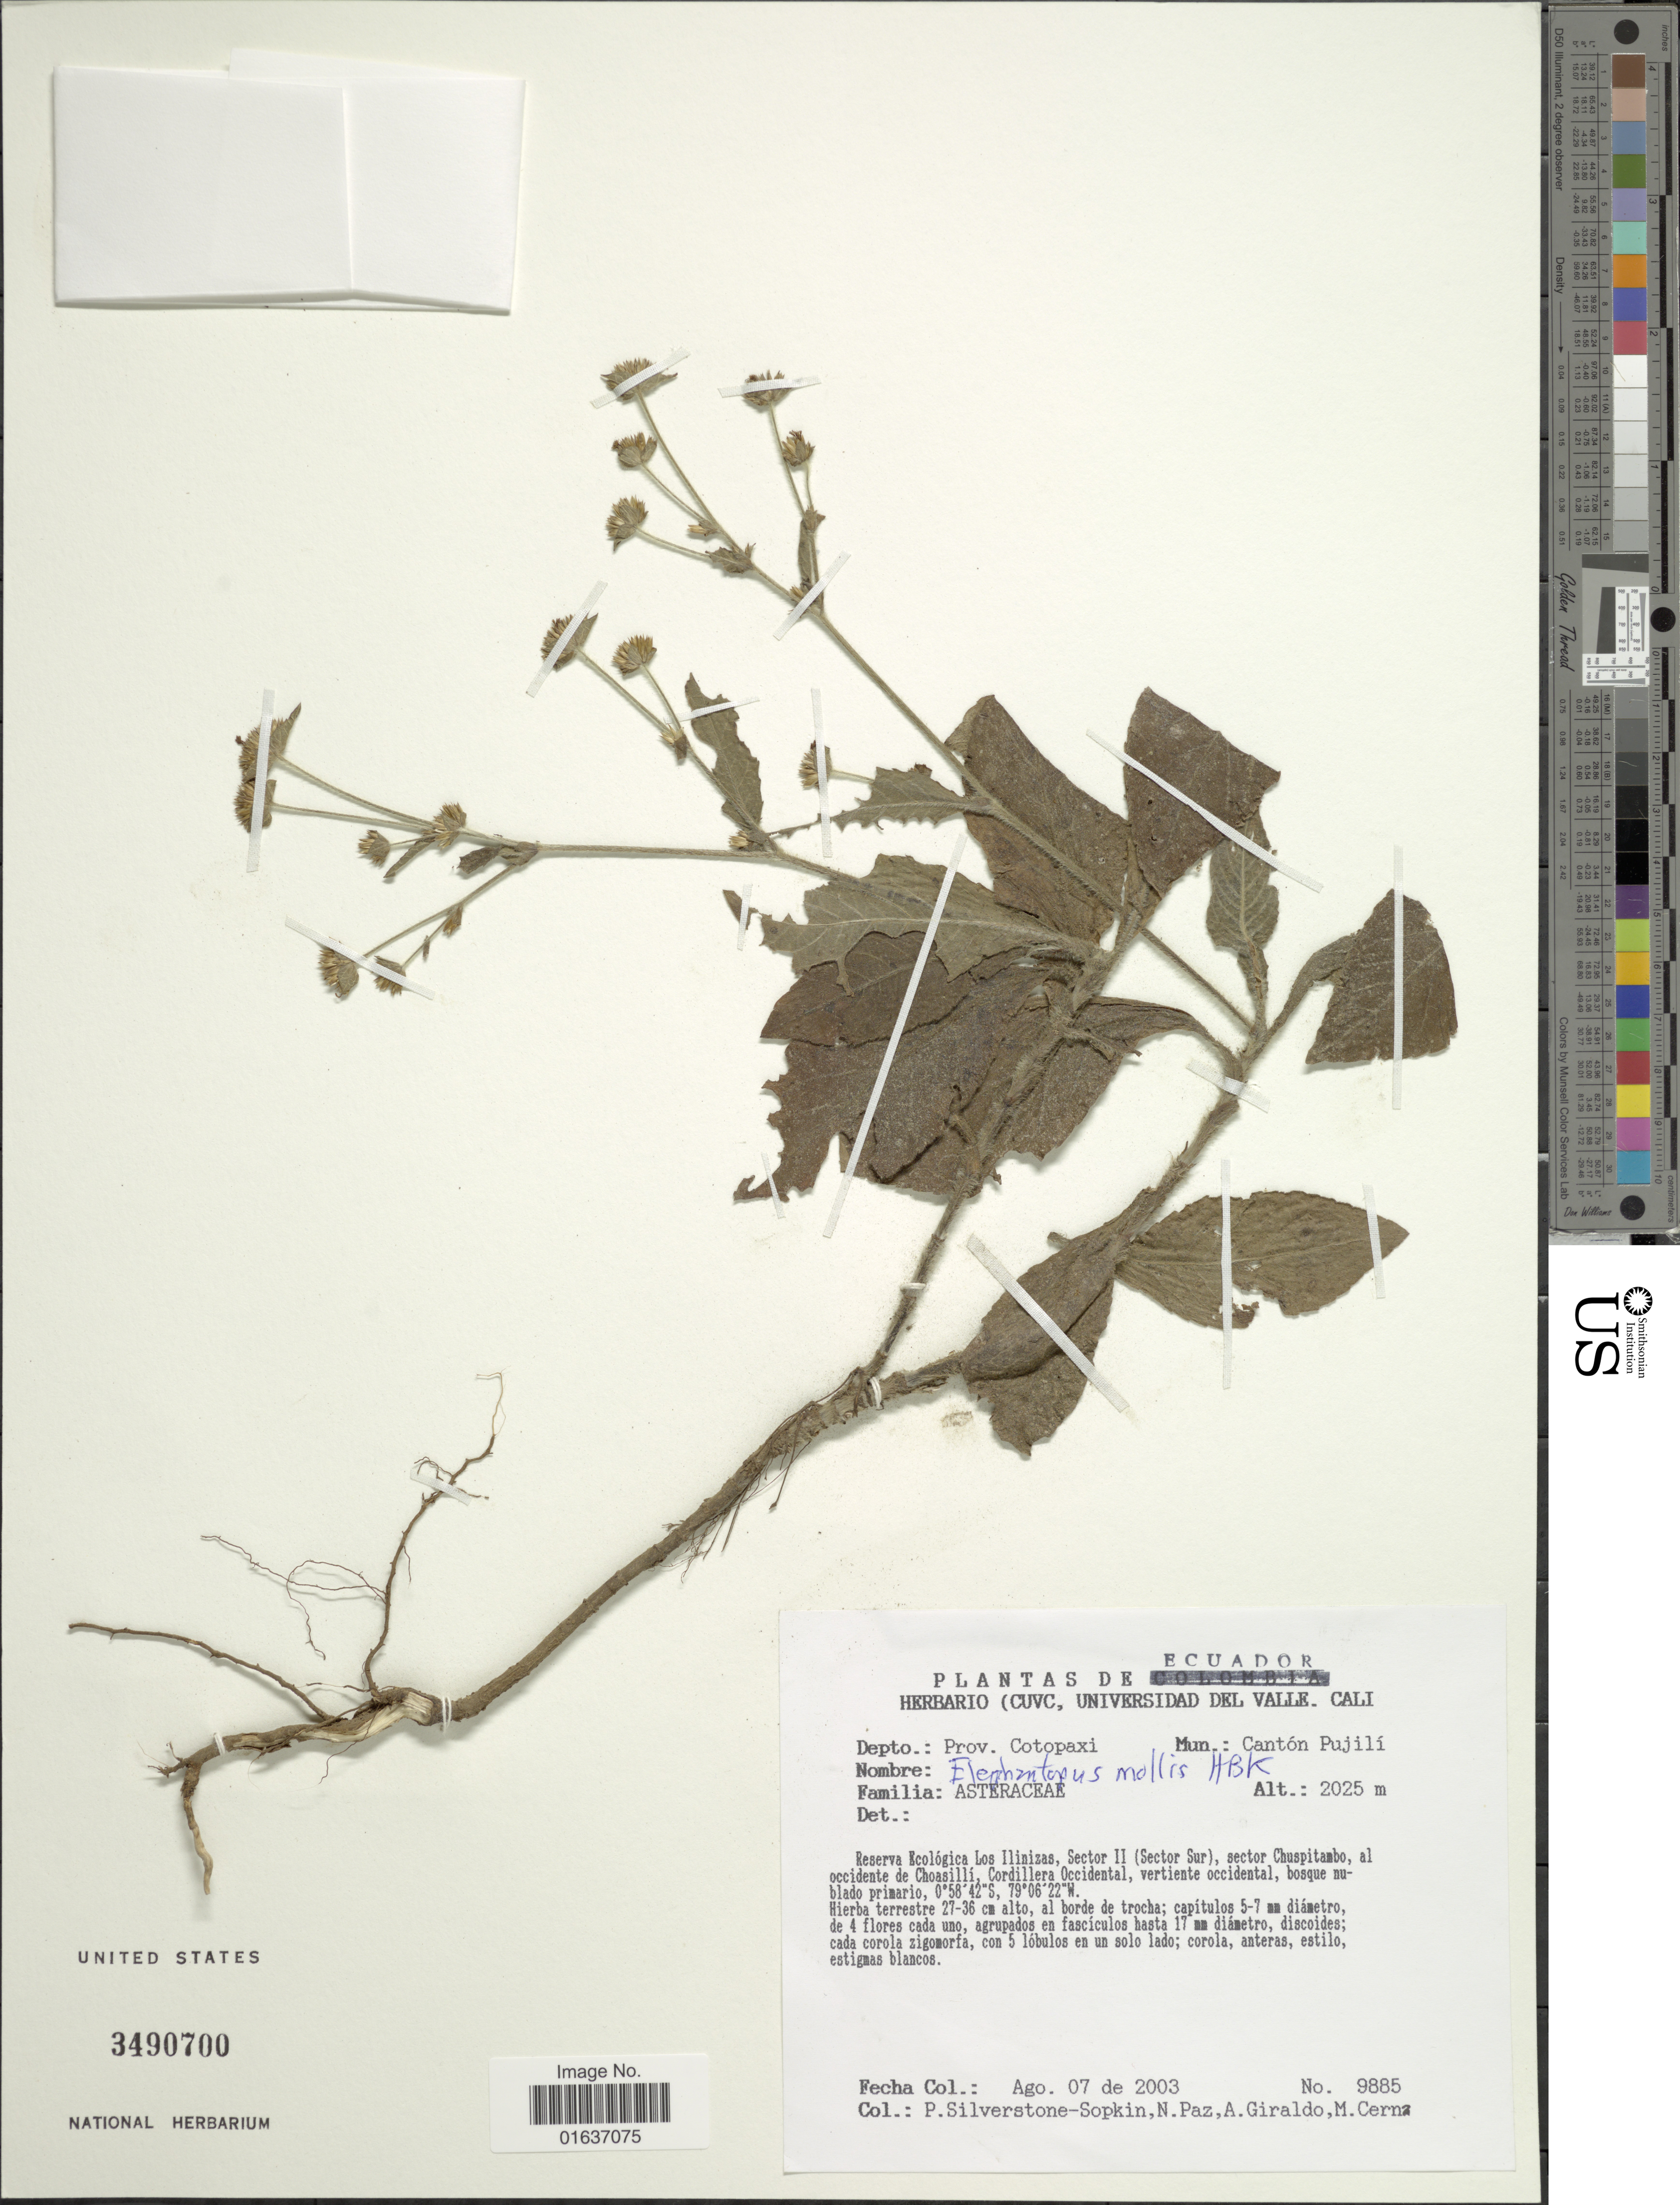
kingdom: Plantae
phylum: Tracheophyta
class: Magnoliopsida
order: Asterales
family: Asteraceae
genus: Elephantopus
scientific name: Elephantopus mollis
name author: Kunth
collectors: P. A. Silverstone-Sopkin, N. Paz, A. Giraldo & M. Cerna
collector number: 9885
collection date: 2003-08-07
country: Ecuador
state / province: Cotopaxi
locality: Mun.: Cantón Pujilí, reserva Ecológica Los Ilinizas, Sector II (Sector Sur), sector Chuspitambo, al occidente de Choasillí, Cordillera Occidental, vertiente occidental, nosque nublado primario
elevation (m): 2025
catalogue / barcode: US 3490700